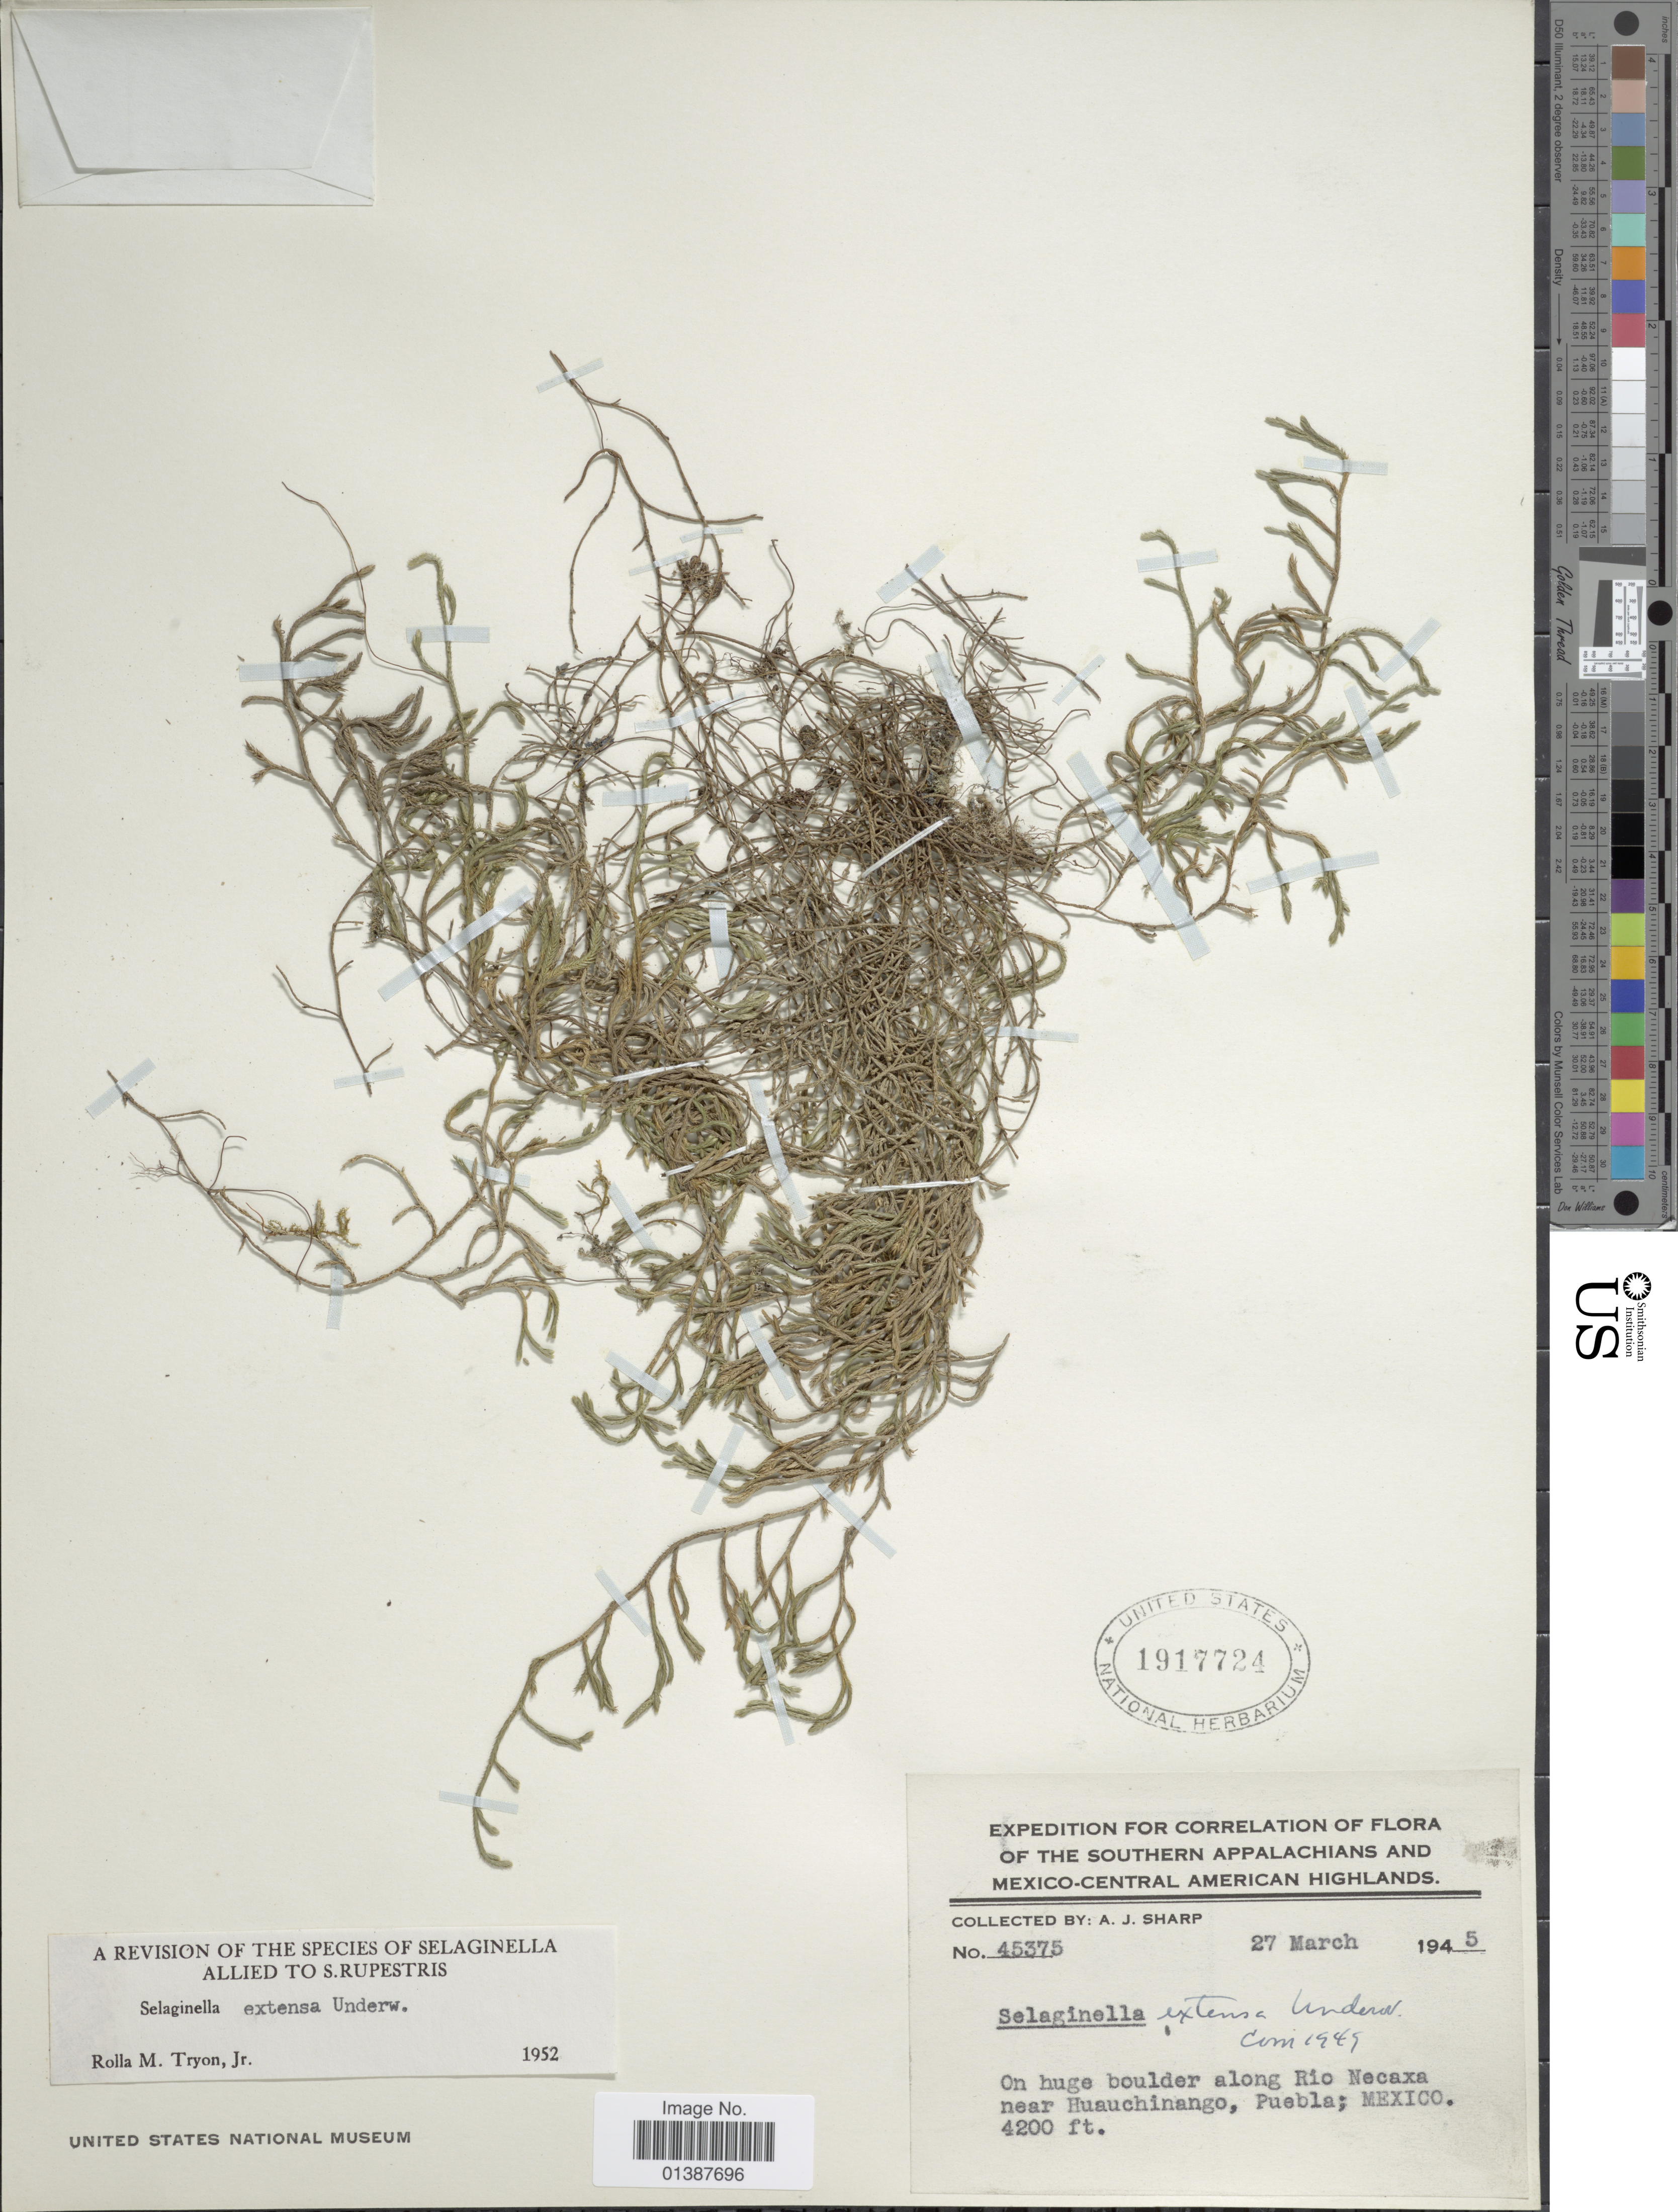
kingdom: Plantae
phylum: Tracheophyta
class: Lycopodiopsida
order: Selaginellales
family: Selaginellaceae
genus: Selaginella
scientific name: Selaginella extensa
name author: Underw.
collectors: A. J. Sharp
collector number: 45375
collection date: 1945-03-27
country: Mexico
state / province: Puebla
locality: On huge boulder along Rio Necaxa near Huachinango, Southern Appalachians and Mexico-Central American Highlands.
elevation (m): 1280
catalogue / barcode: US 1917724